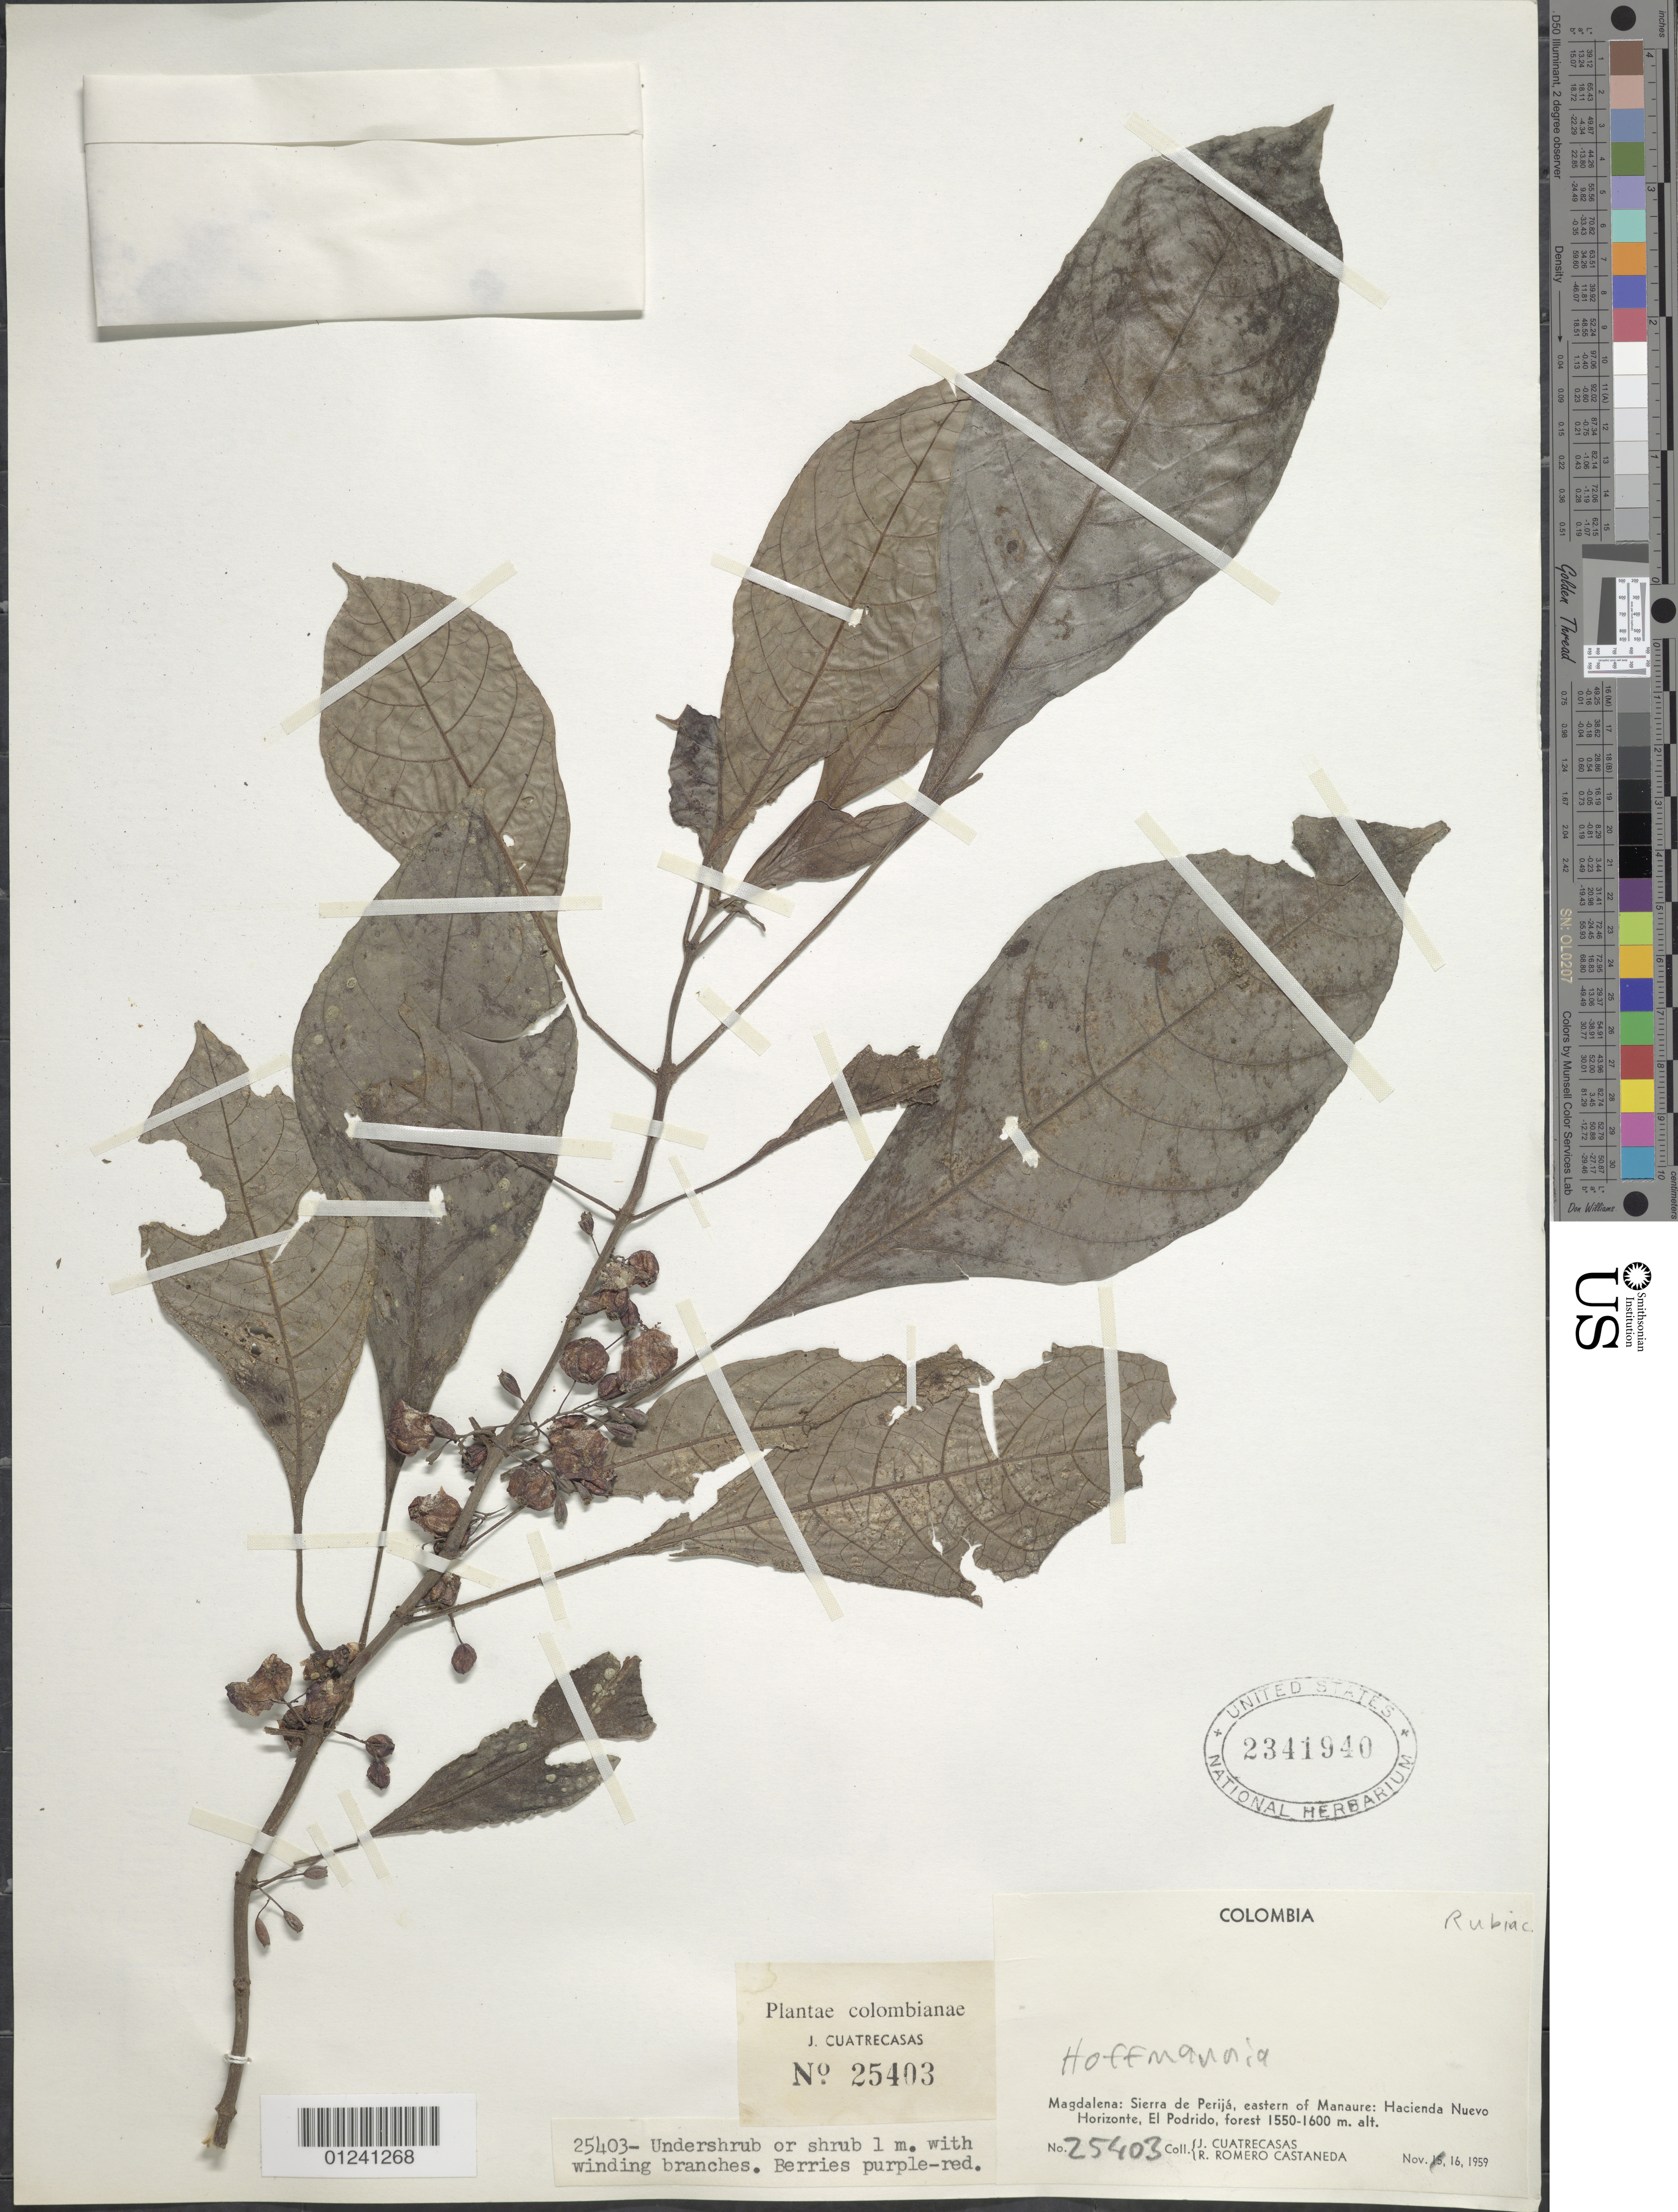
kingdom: Plantae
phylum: Tracheophyta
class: Magnoliopsida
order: Gentianales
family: Rubiaceae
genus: Hoffmannia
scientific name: Hoffmannia sp.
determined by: Liesner, R. L.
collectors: J. Cuatrecasas & R. Romero Castañeda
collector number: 25403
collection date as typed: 16 Nov 1959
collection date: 1959-11-16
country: Colombia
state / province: Magdalena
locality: Sierra de Perija, E of Manaure, Hacienda Nuevo Horizonte, El Podrido.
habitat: Forest.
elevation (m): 1550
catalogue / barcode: US 2341940